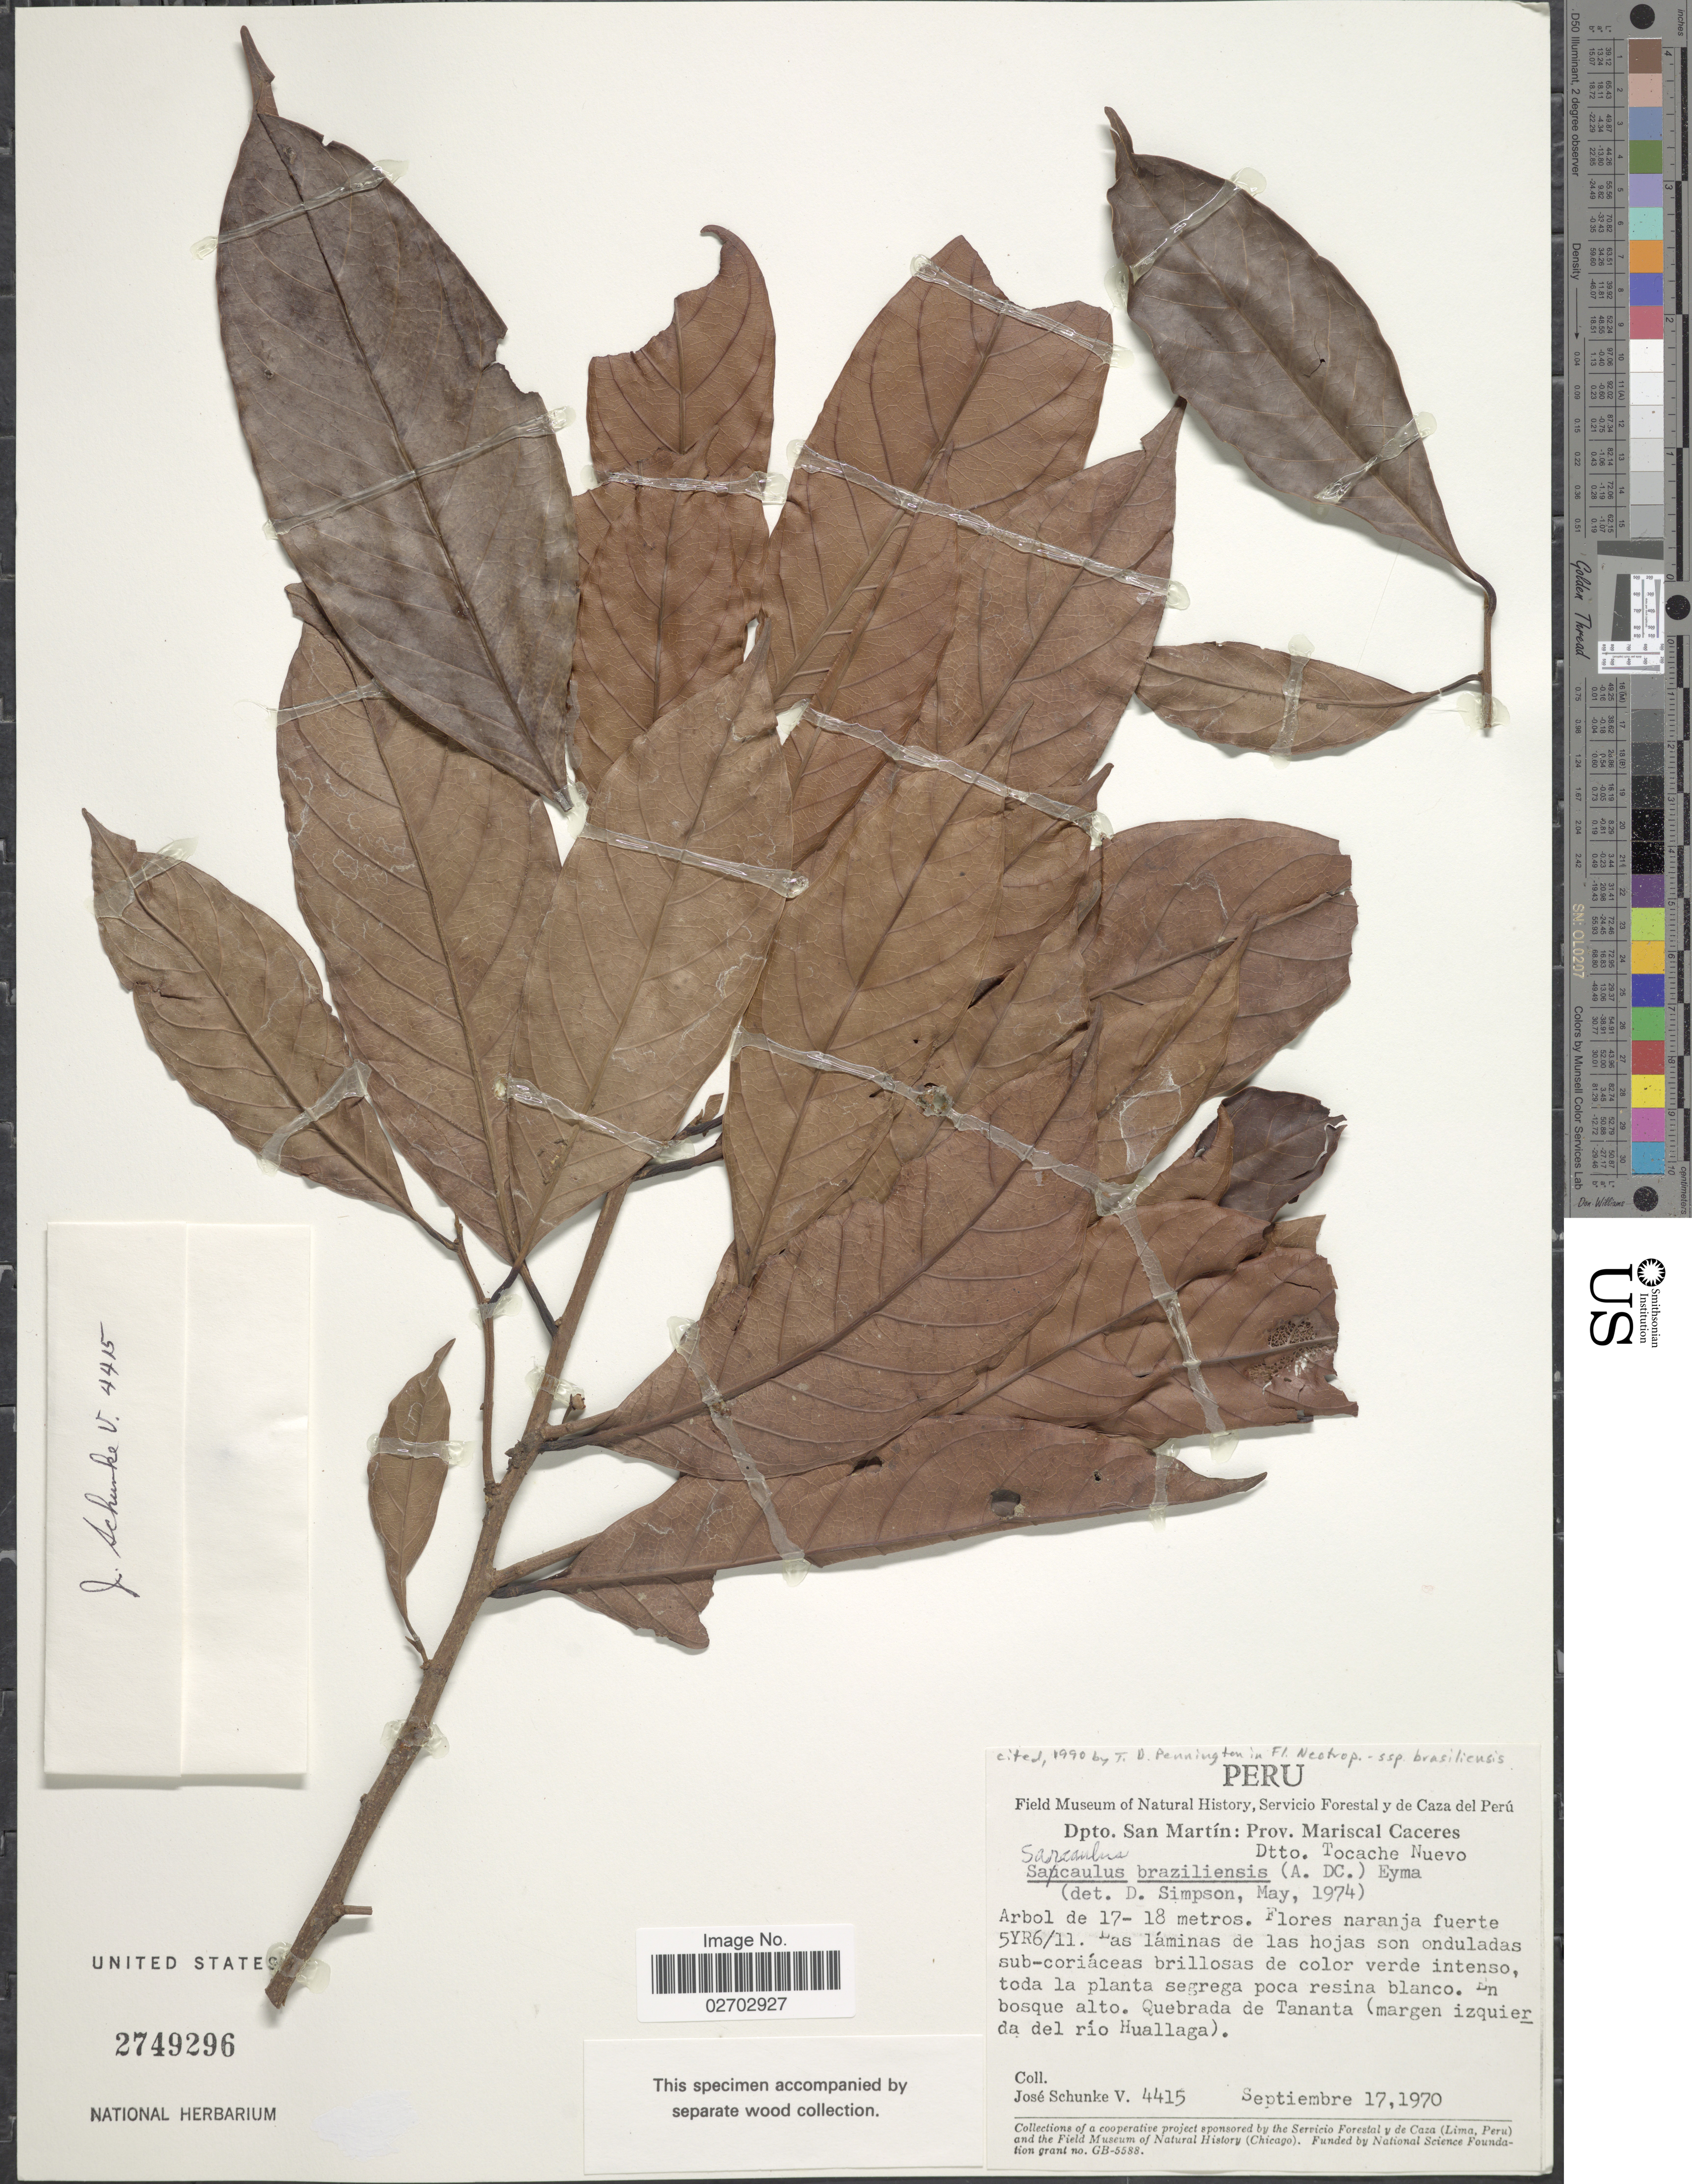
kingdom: Plantae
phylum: Tracheophyta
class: Magnoliopsida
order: Ericales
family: Sapotaceae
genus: Sarcaulus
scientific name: Sarcaulus brasiliensis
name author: (A. DC.) Eyma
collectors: J. Schunke Vigo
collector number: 4415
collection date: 1970-09-17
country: Peru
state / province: San Martín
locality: Prov. Mariscal Caceres. Dtto. Tocache Nuevo. Quebrada de Tananta (margen izquierda del rio Huallaga)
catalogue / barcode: US 2749296